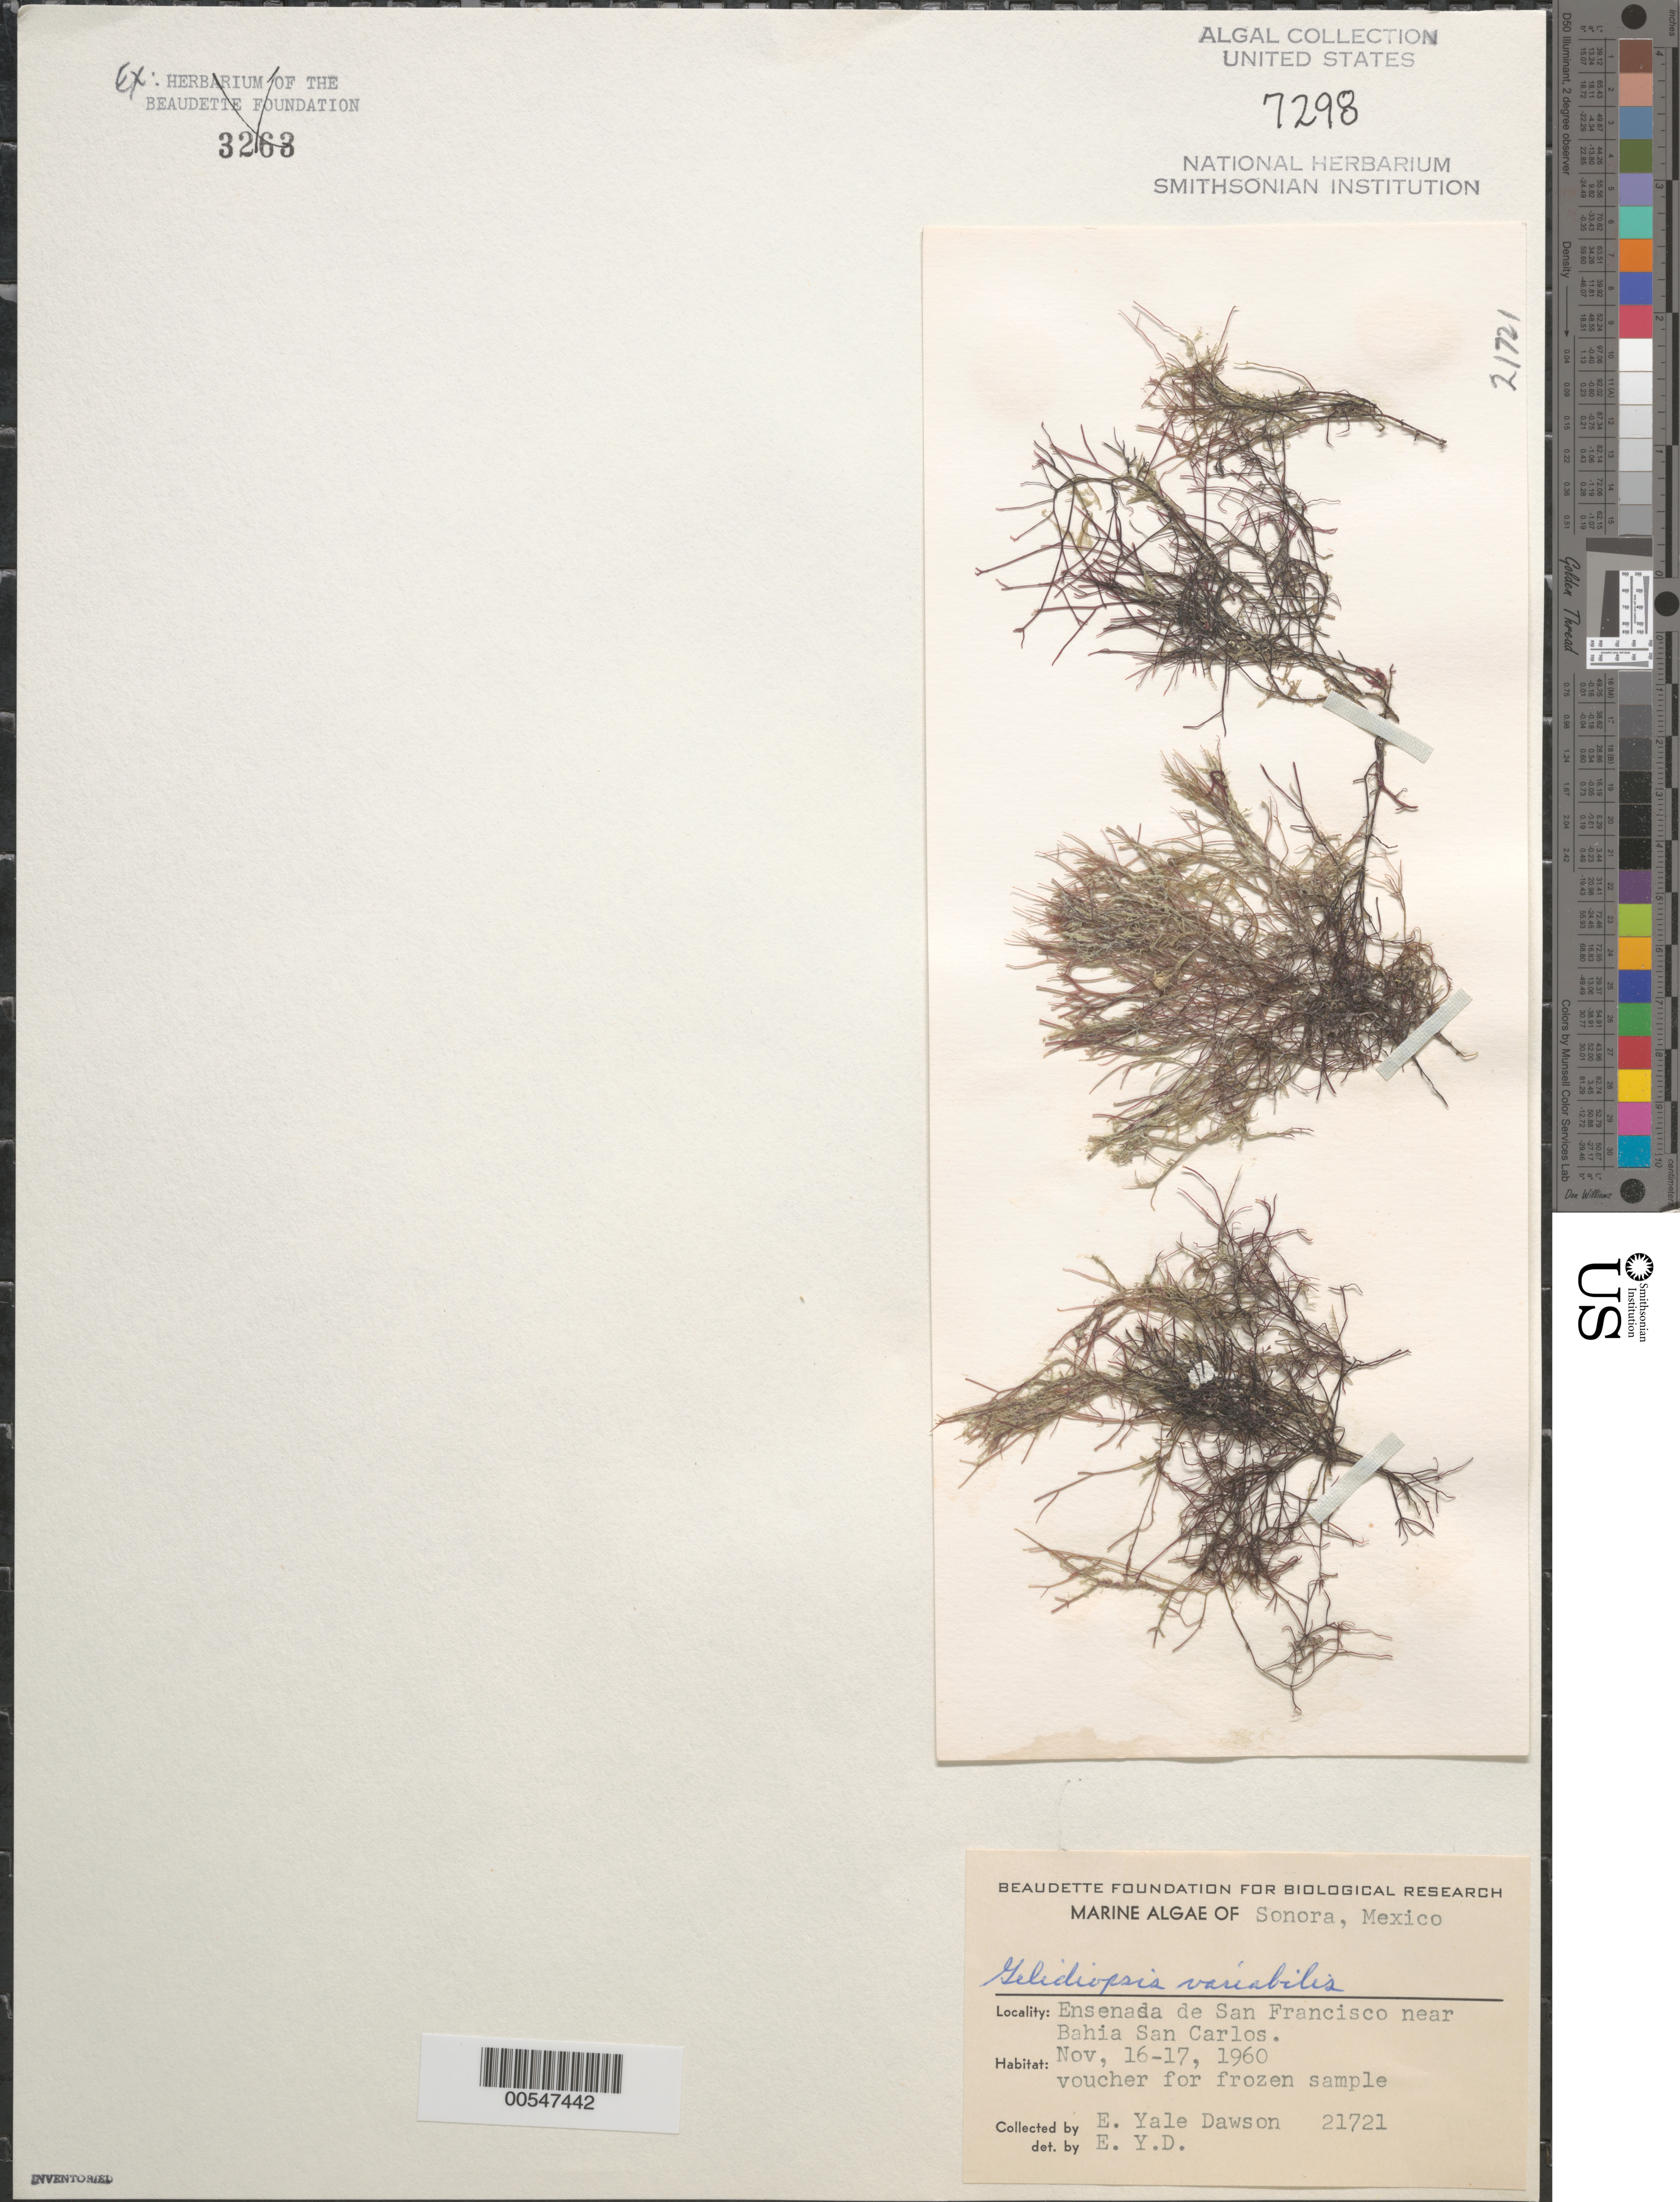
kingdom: Plantae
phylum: Rhodophyta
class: Florideophyceae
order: Rhodymeniales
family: Lomentariaceae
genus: Ceratodictyon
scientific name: Ceratodictyon variabile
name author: (J. Agardh) R.E. Norris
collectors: E. Y. Dawson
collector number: EYD 21721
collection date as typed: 16 Nov 1960 TO 17 Nov 1960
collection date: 1960-11-16/1960-11-17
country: Mexico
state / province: Sonora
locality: Ensenada de San Francisco near Bahia San Carlos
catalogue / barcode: US 7298